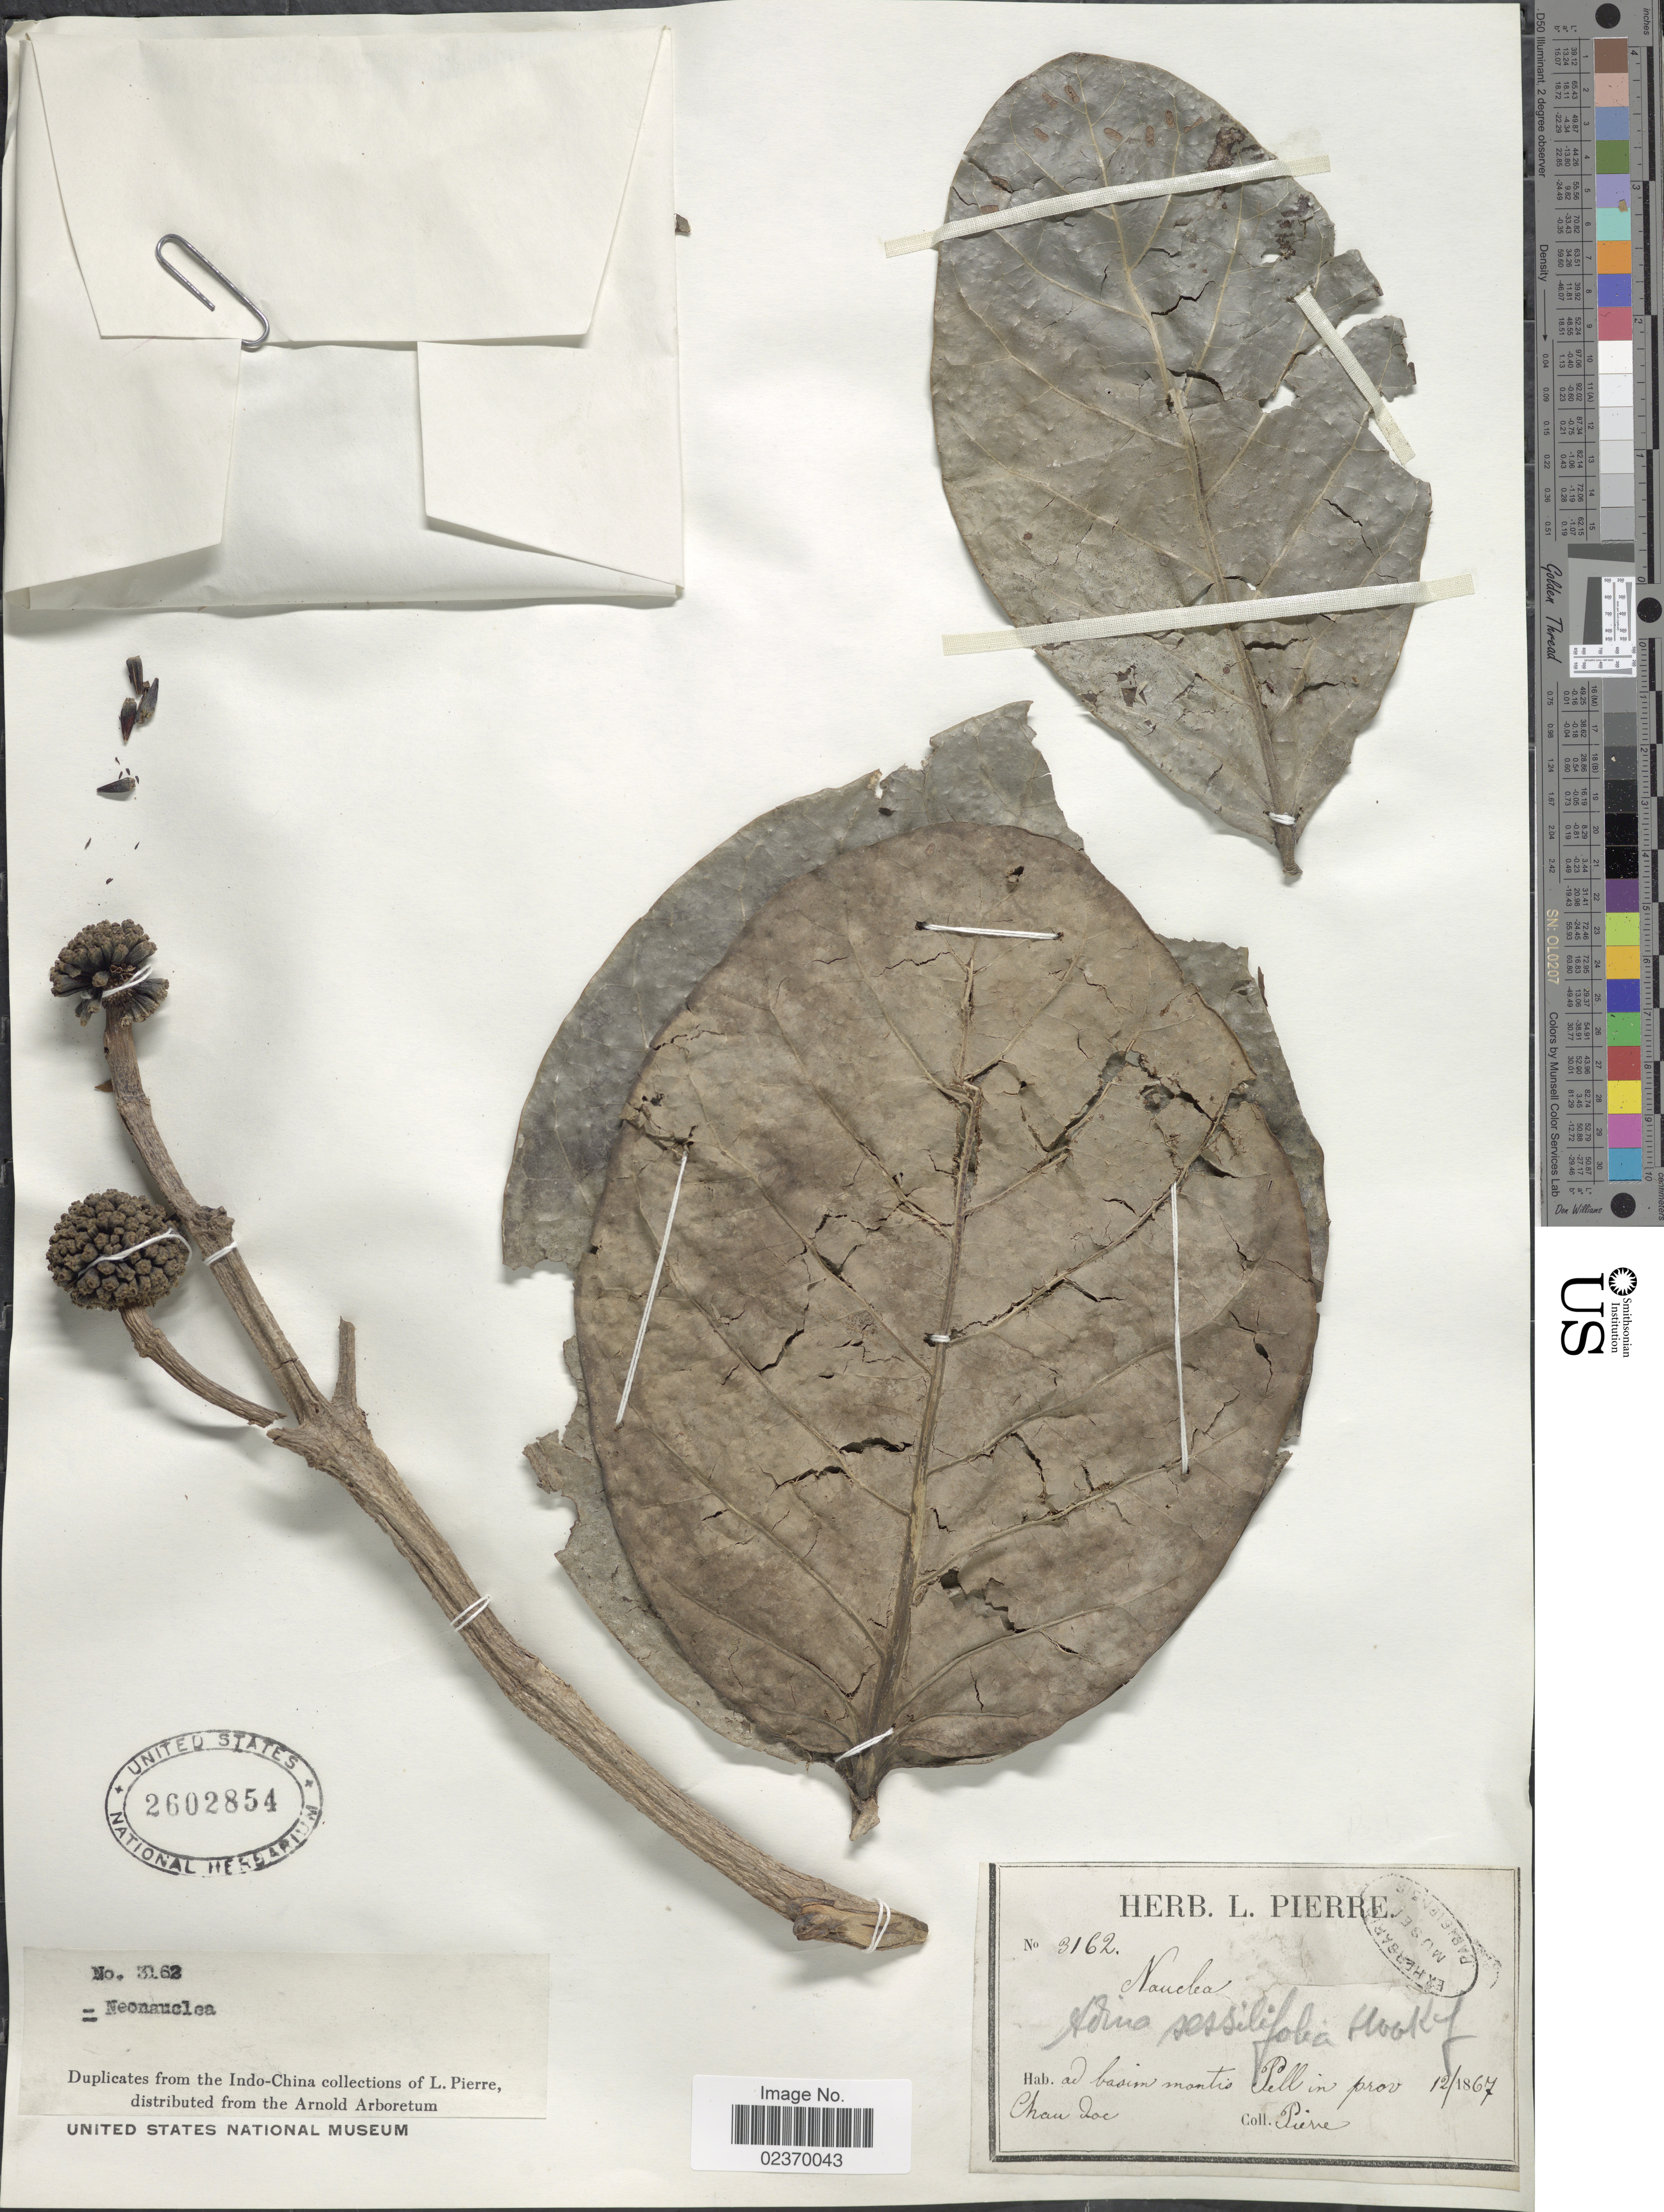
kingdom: Plantae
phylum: Tracheophyta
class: Magnoliopsida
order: Gentianales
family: Rubiaceae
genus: Neonauclea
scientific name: Neonauclea sessilifolia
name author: (Roxb.) Merr.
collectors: L. Pierre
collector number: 3162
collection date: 1867-12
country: Cambodia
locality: Ad basin montis Pell in prov. Chau doc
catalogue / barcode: US 2602854